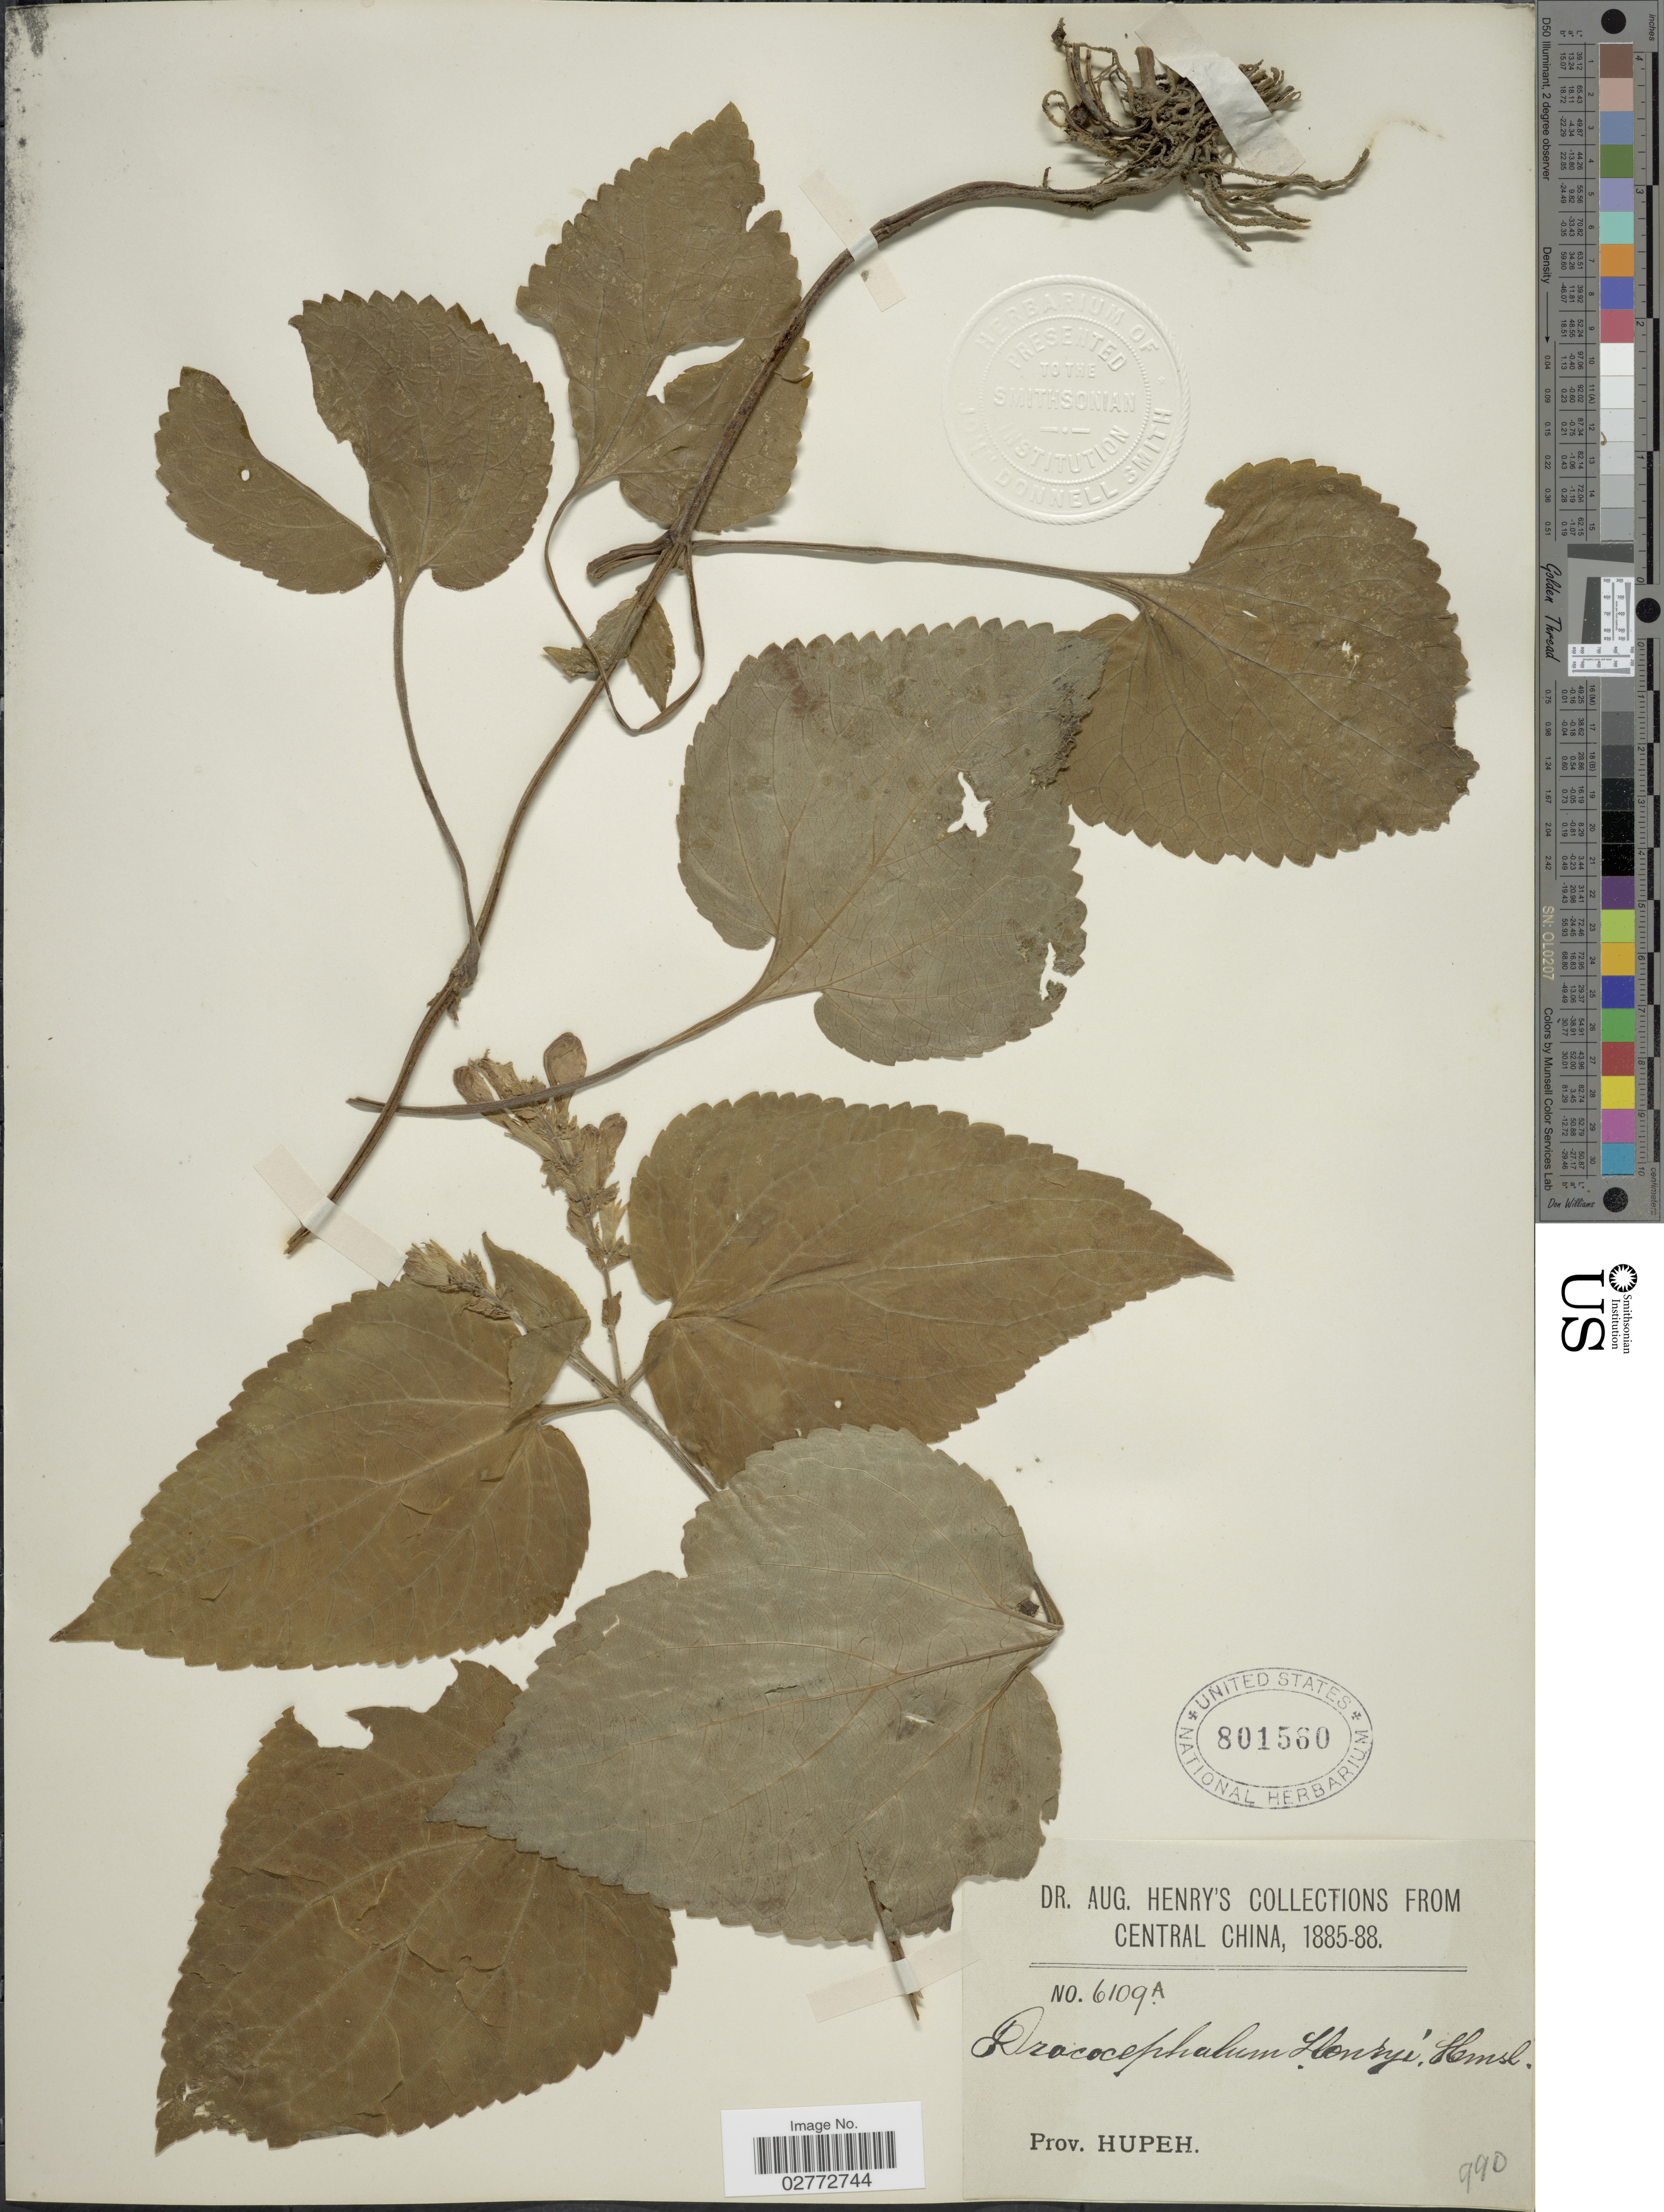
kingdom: Plantae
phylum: Tracheophyta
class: Magnoliopsida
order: Lamiales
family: Lamiaceae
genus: Dracocephalum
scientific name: Dracocephalum henryi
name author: Hemsl.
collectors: A. Henry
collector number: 6109 A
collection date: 1885/1888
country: China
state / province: Hubei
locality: Central China. Prov. Hupeh.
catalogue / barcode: US 801560